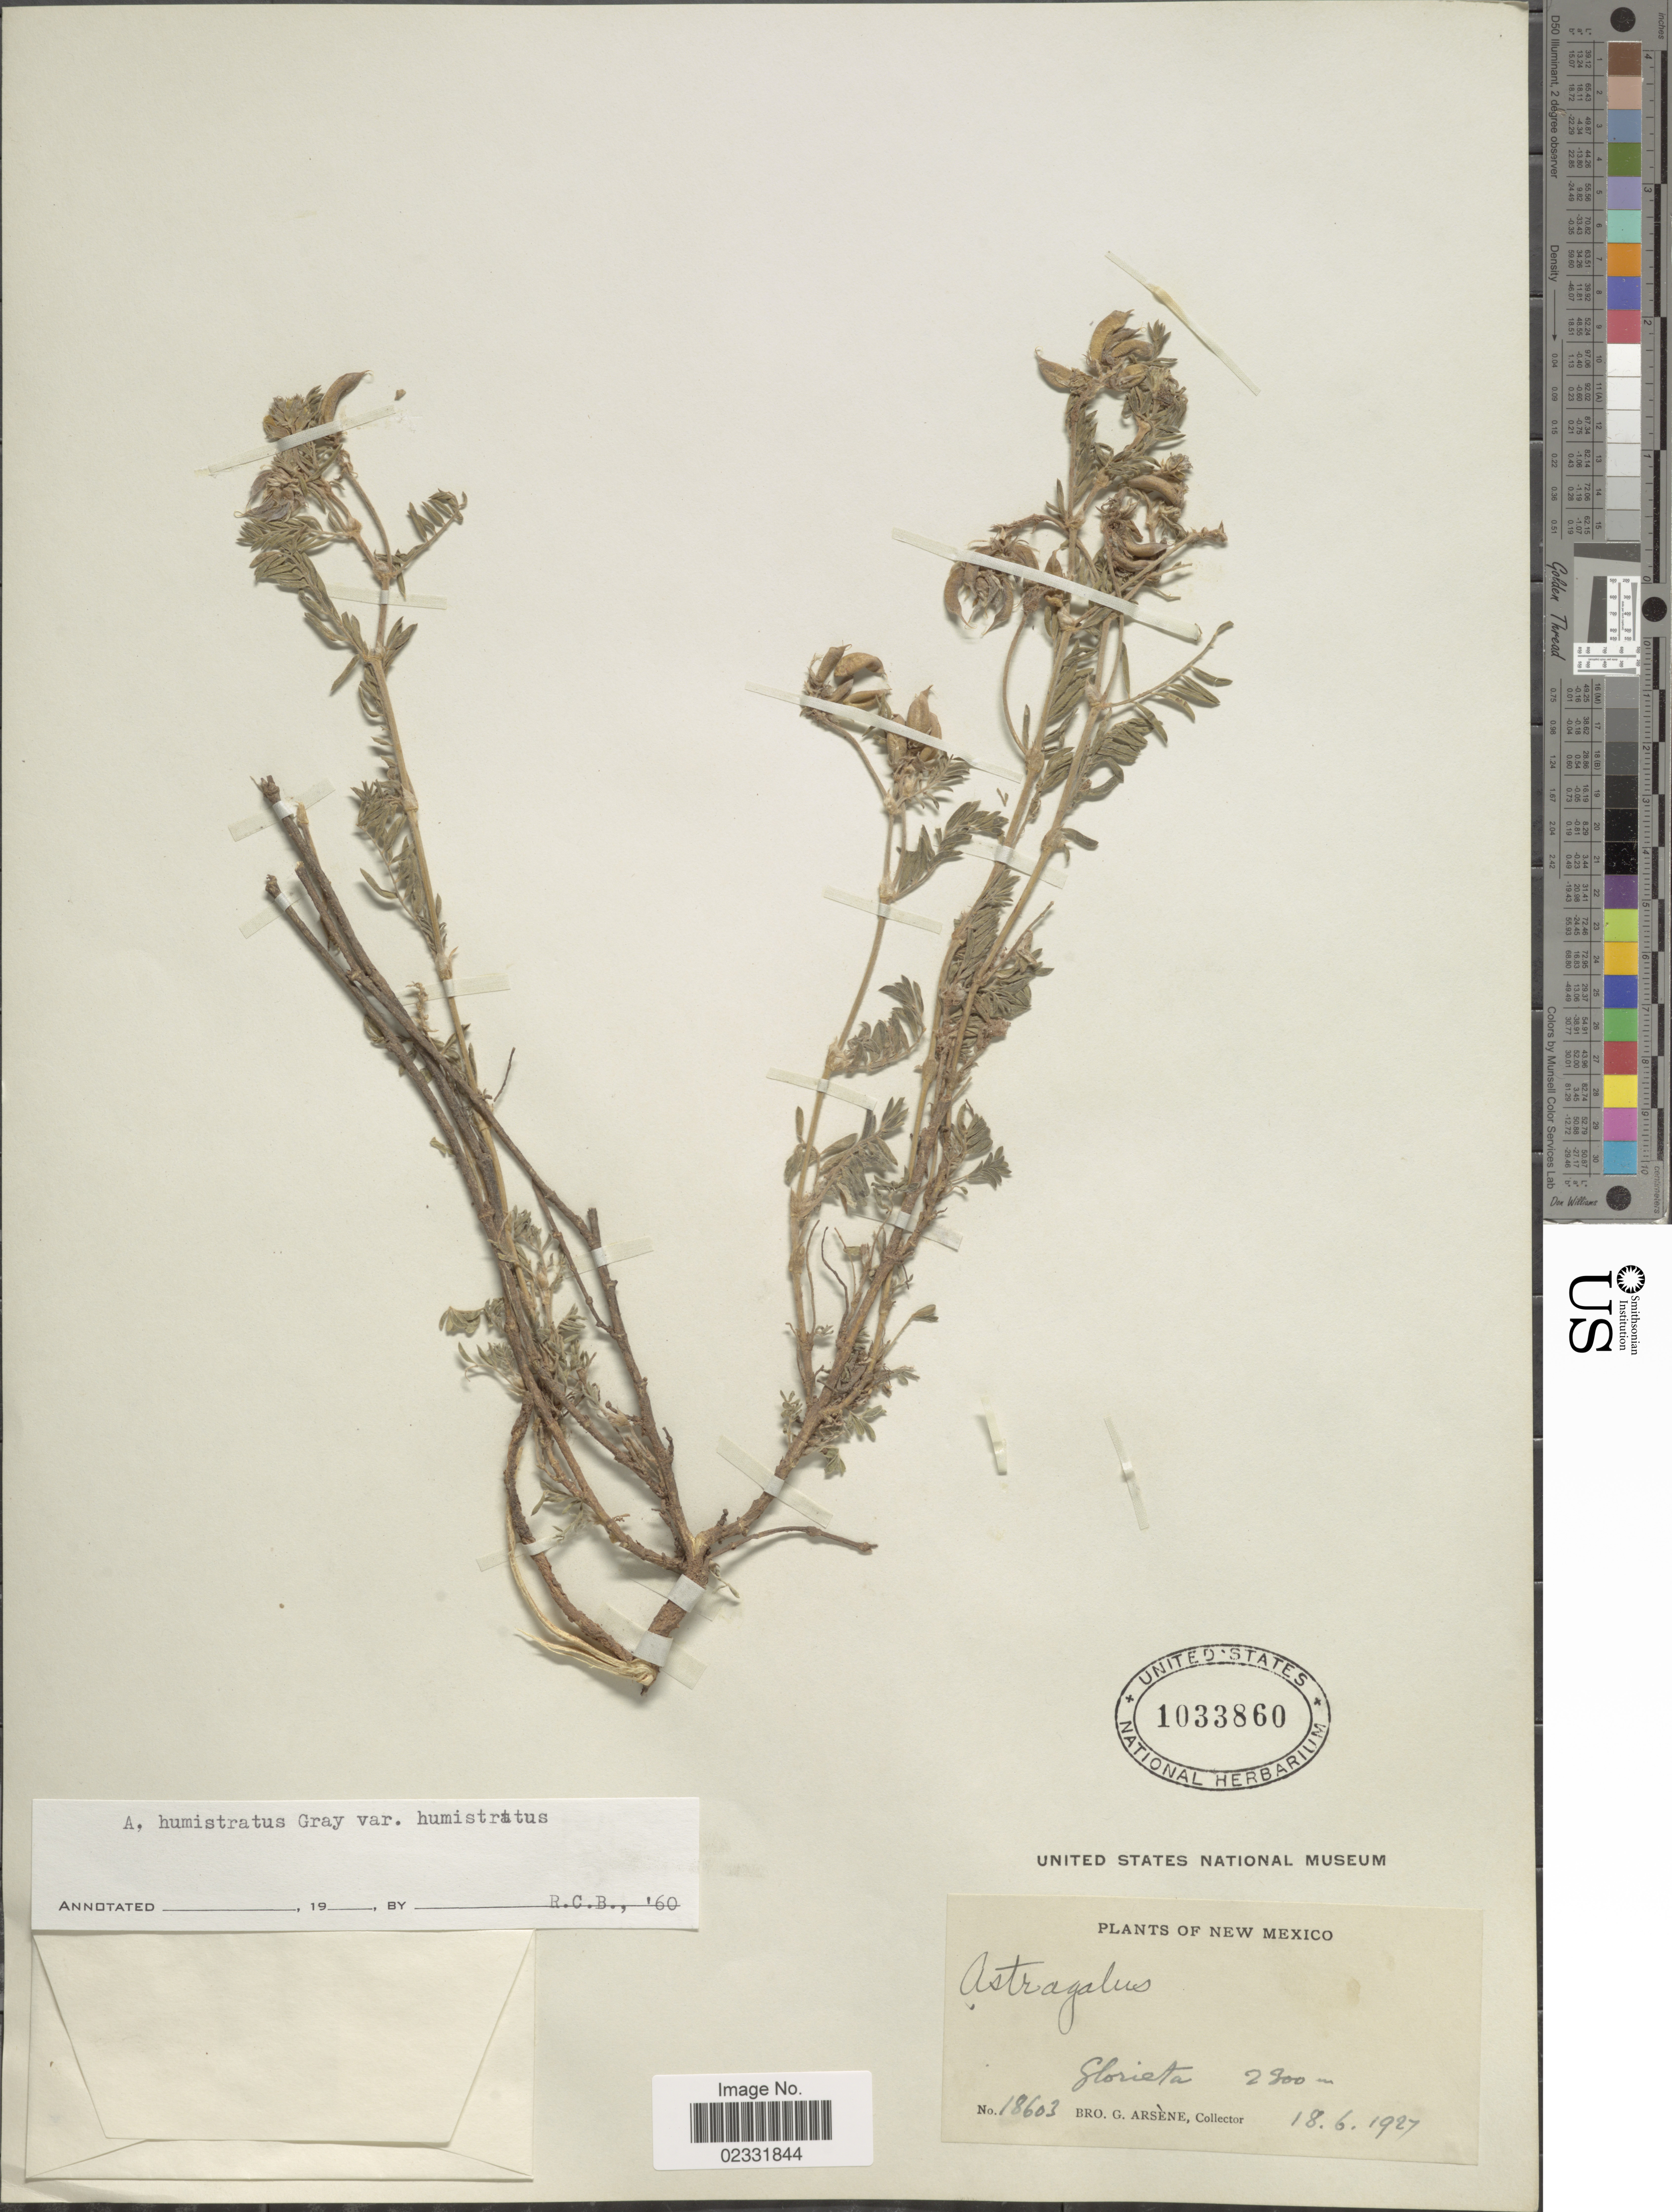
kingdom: Plantae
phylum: Tracheophyta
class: Magnoliopsida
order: Fabales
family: Fabaceae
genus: Astragalus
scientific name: Astragalus humistratus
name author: A. Gray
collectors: Bro. G. Arsène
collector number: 18603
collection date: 1927-06-18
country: United States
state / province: New Mexico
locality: Glorieta.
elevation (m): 2300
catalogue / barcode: US 1033860